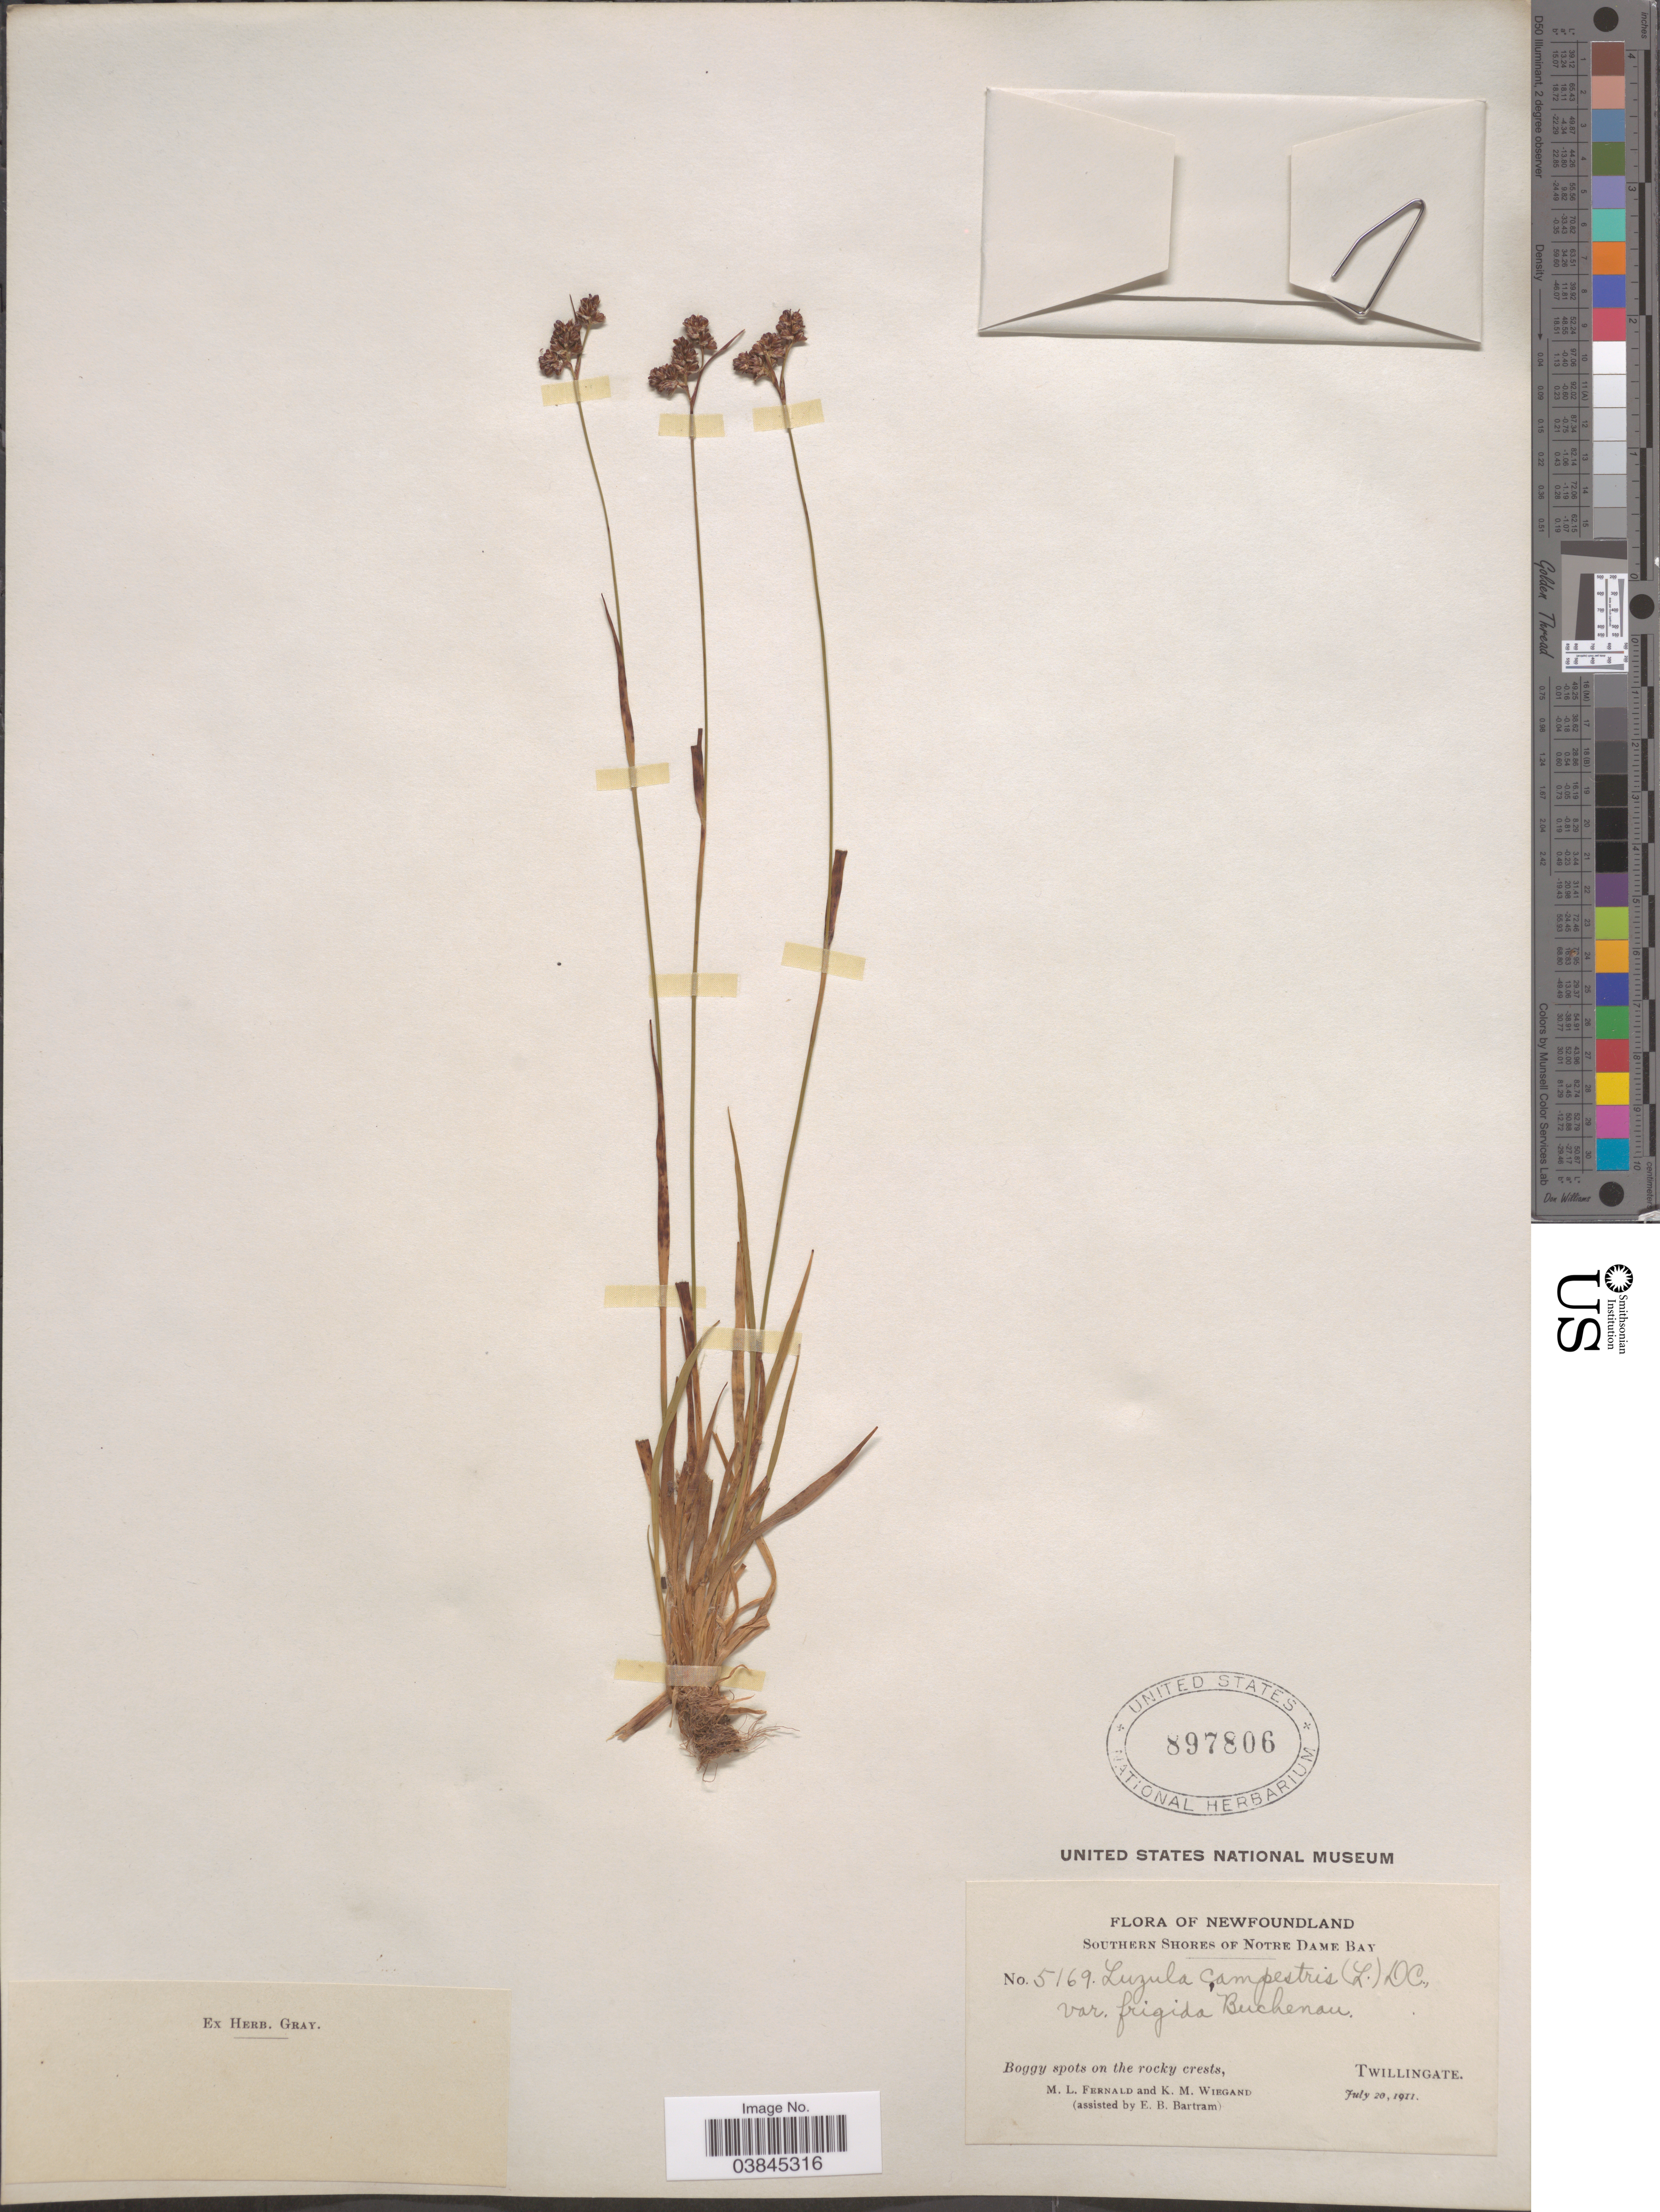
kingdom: Plantae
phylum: Tracheophyta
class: Liliopsida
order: Poales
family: Juncaceae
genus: Luzula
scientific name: Luzula campestris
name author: (L.) DC.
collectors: M. L. Fernald, K. M. Wiegand & E. B. Bartram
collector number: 5169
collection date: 1911-07-20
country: Canada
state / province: Newfoundland and Labrador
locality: Southern Shores of Notre Dame Bay. Twillingate.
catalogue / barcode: US 897806